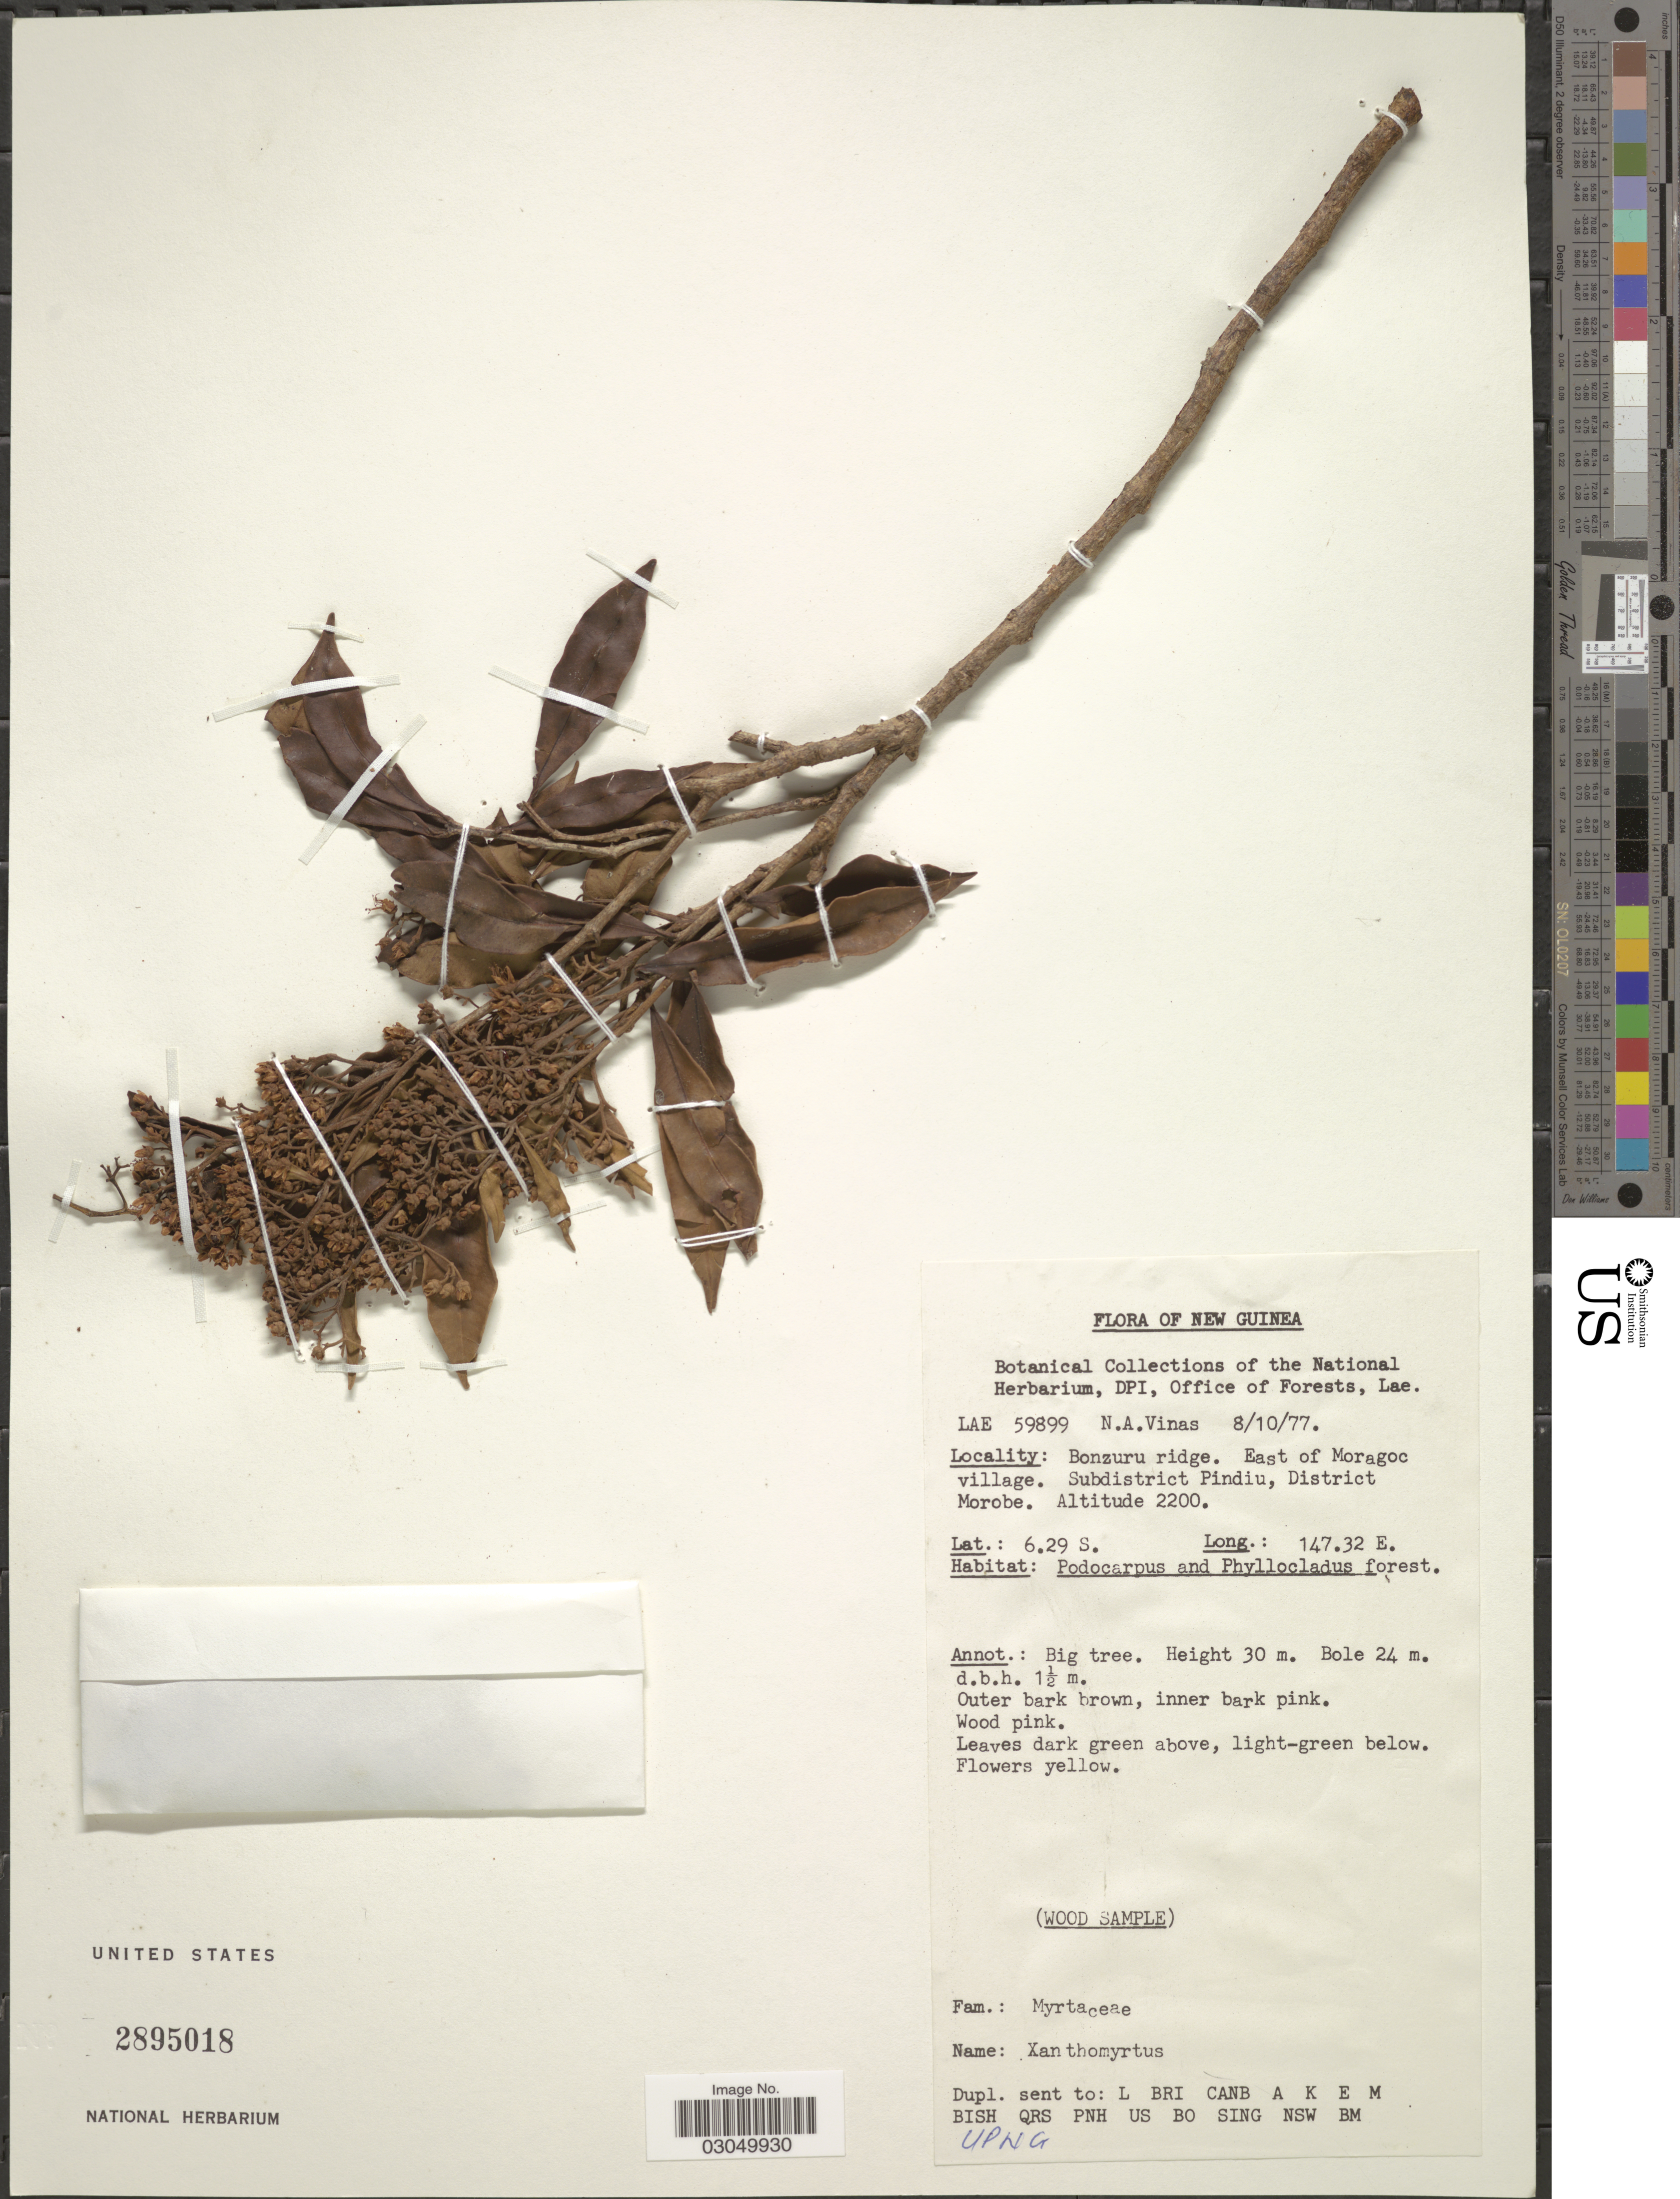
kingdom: Plantae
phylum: Tracheophyta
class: Magnoliopsida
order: Myrtales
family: Myrtaceae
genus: Xanthomyrtus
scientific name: Xanthomyrtus sp.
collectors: N. Vinas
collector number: LAE 59899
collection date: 1975-10-08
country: Papua New Guinea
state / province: Morobe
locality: New Guinea. Bonzuru ridge. East of Moragoc village. Subdistrict Pindiu, District Morobe.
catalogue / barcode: US 2895018